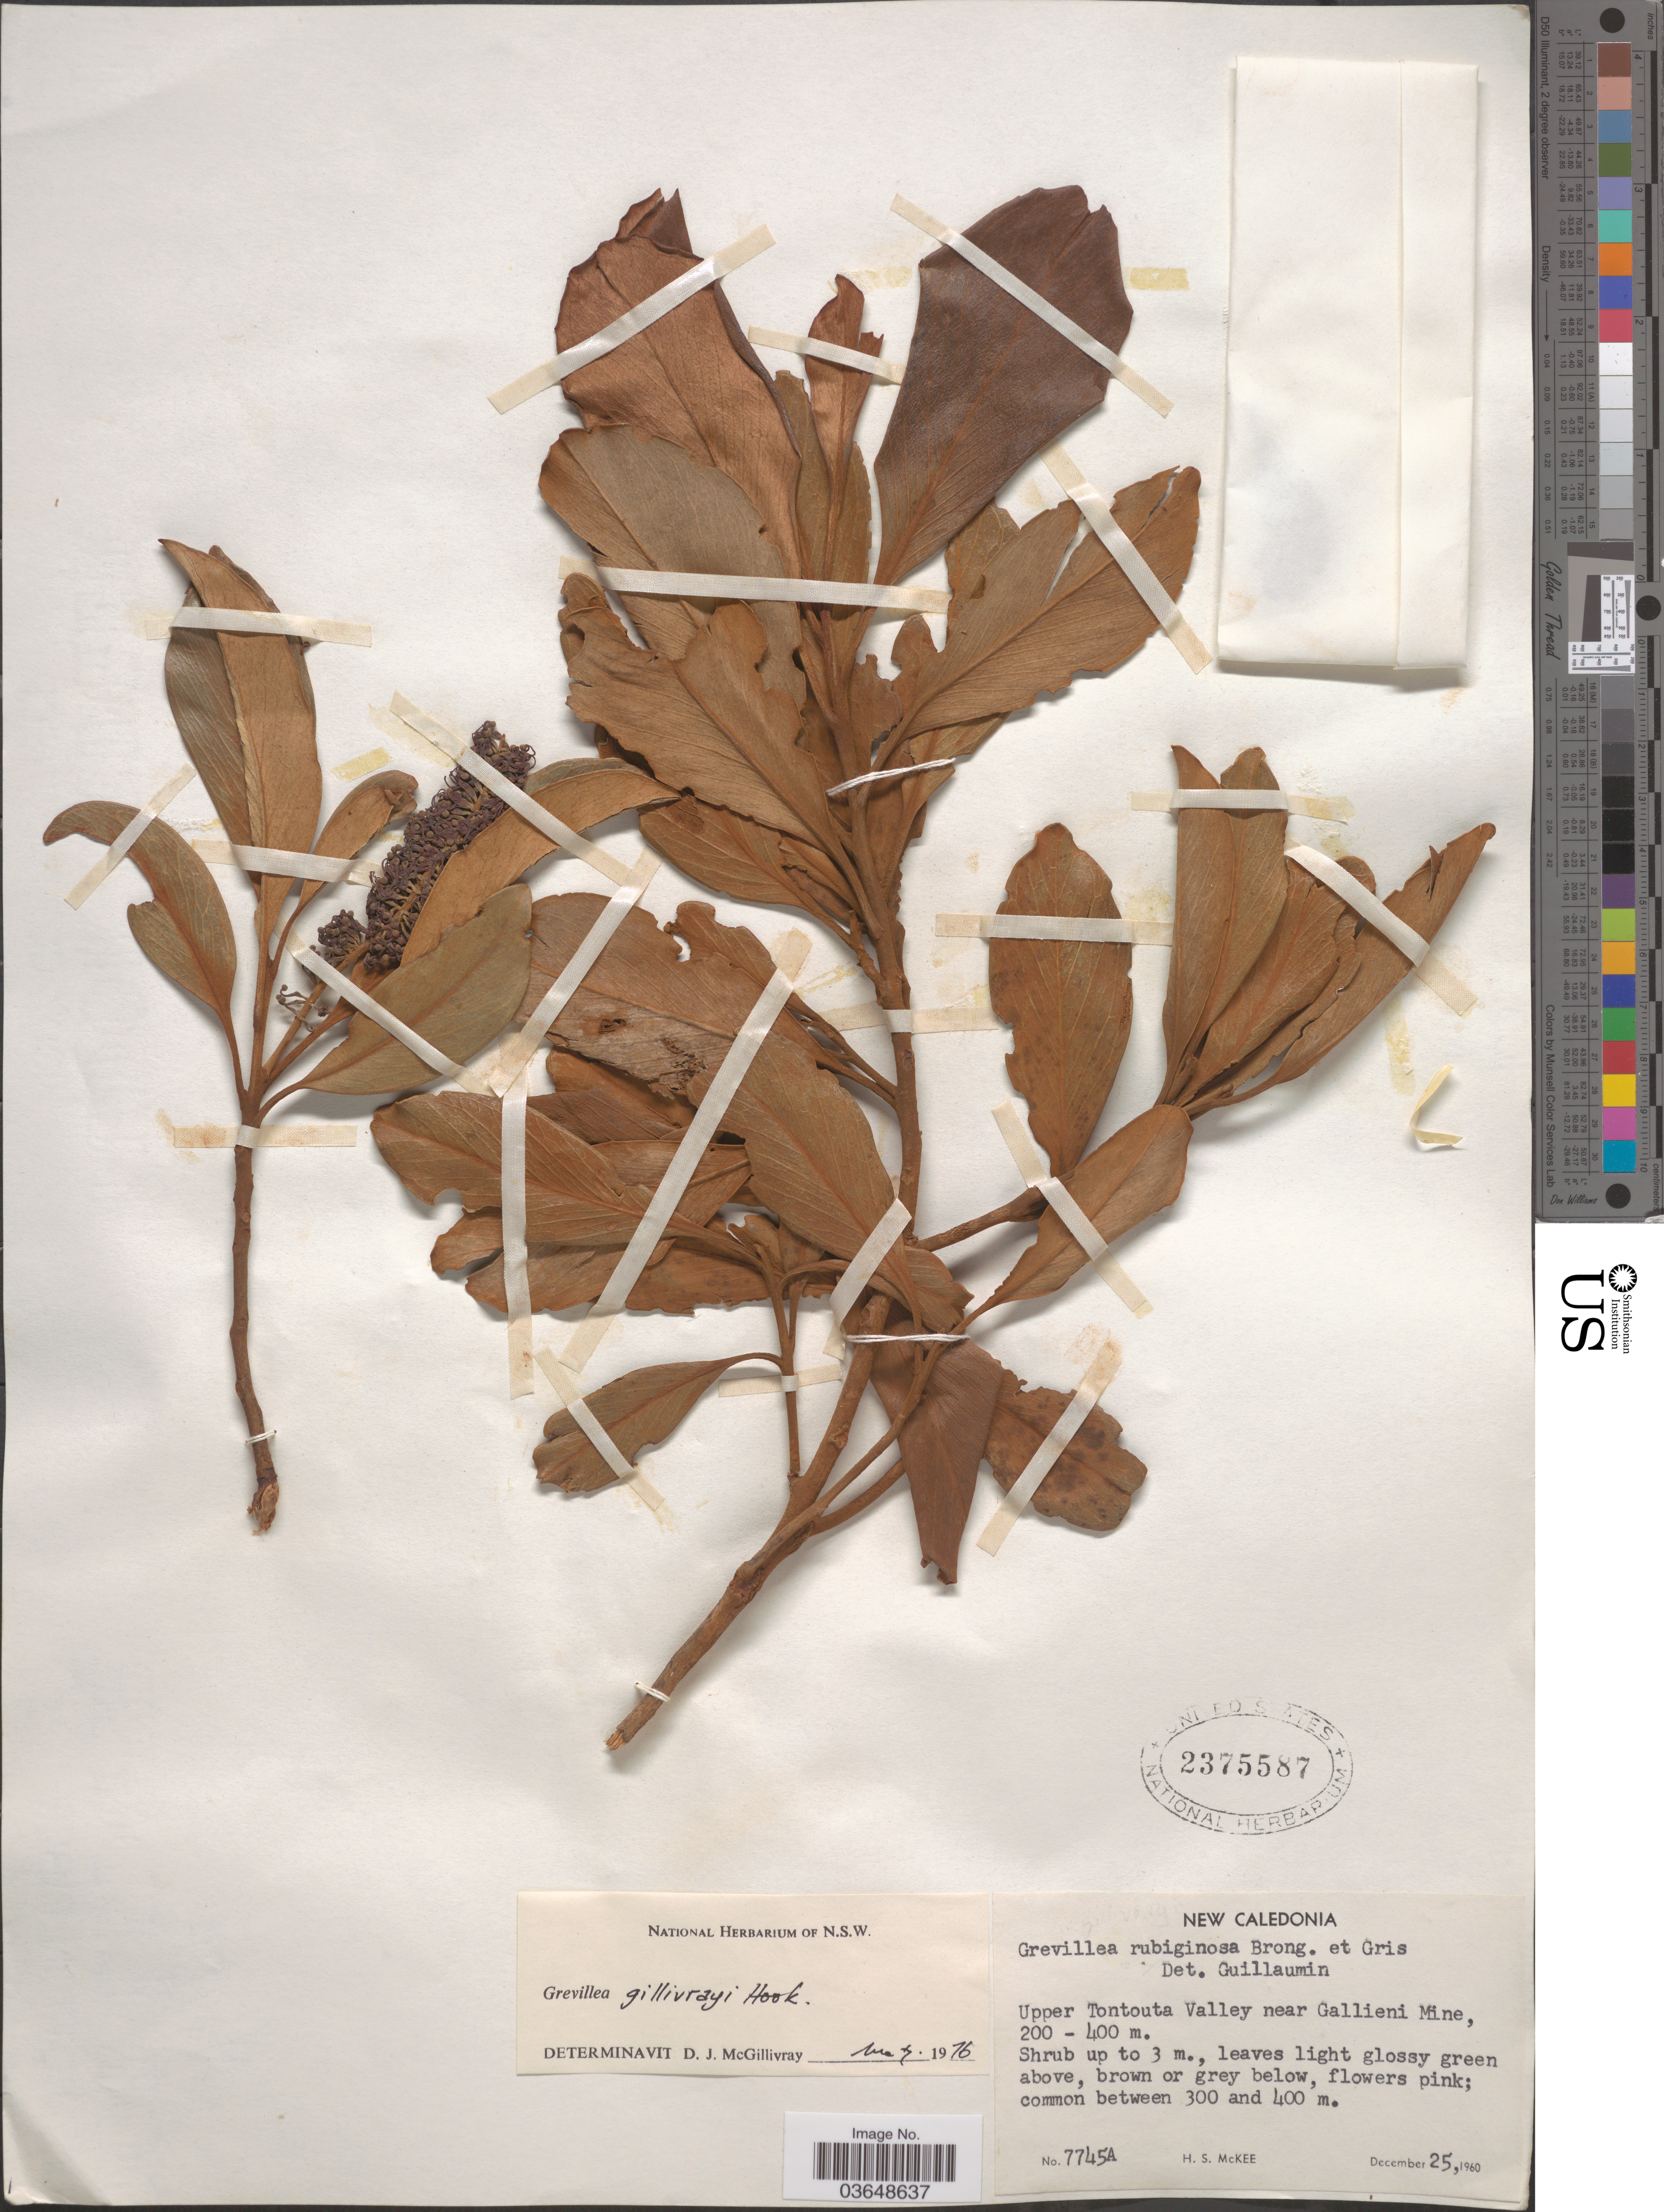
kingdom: Plantae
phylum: Tracheophyta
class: Magnoliopsida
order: Proteales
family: Proteaceae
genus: Grevillea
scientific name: Grevillea gillivrayi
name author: Hook.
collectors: H. S. McKee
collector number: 7745A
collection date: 1960-12-25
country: New Caledonia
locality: Upper Tontouta Valley near Gallieni Mine.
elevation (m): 200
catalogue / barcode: US 2375587